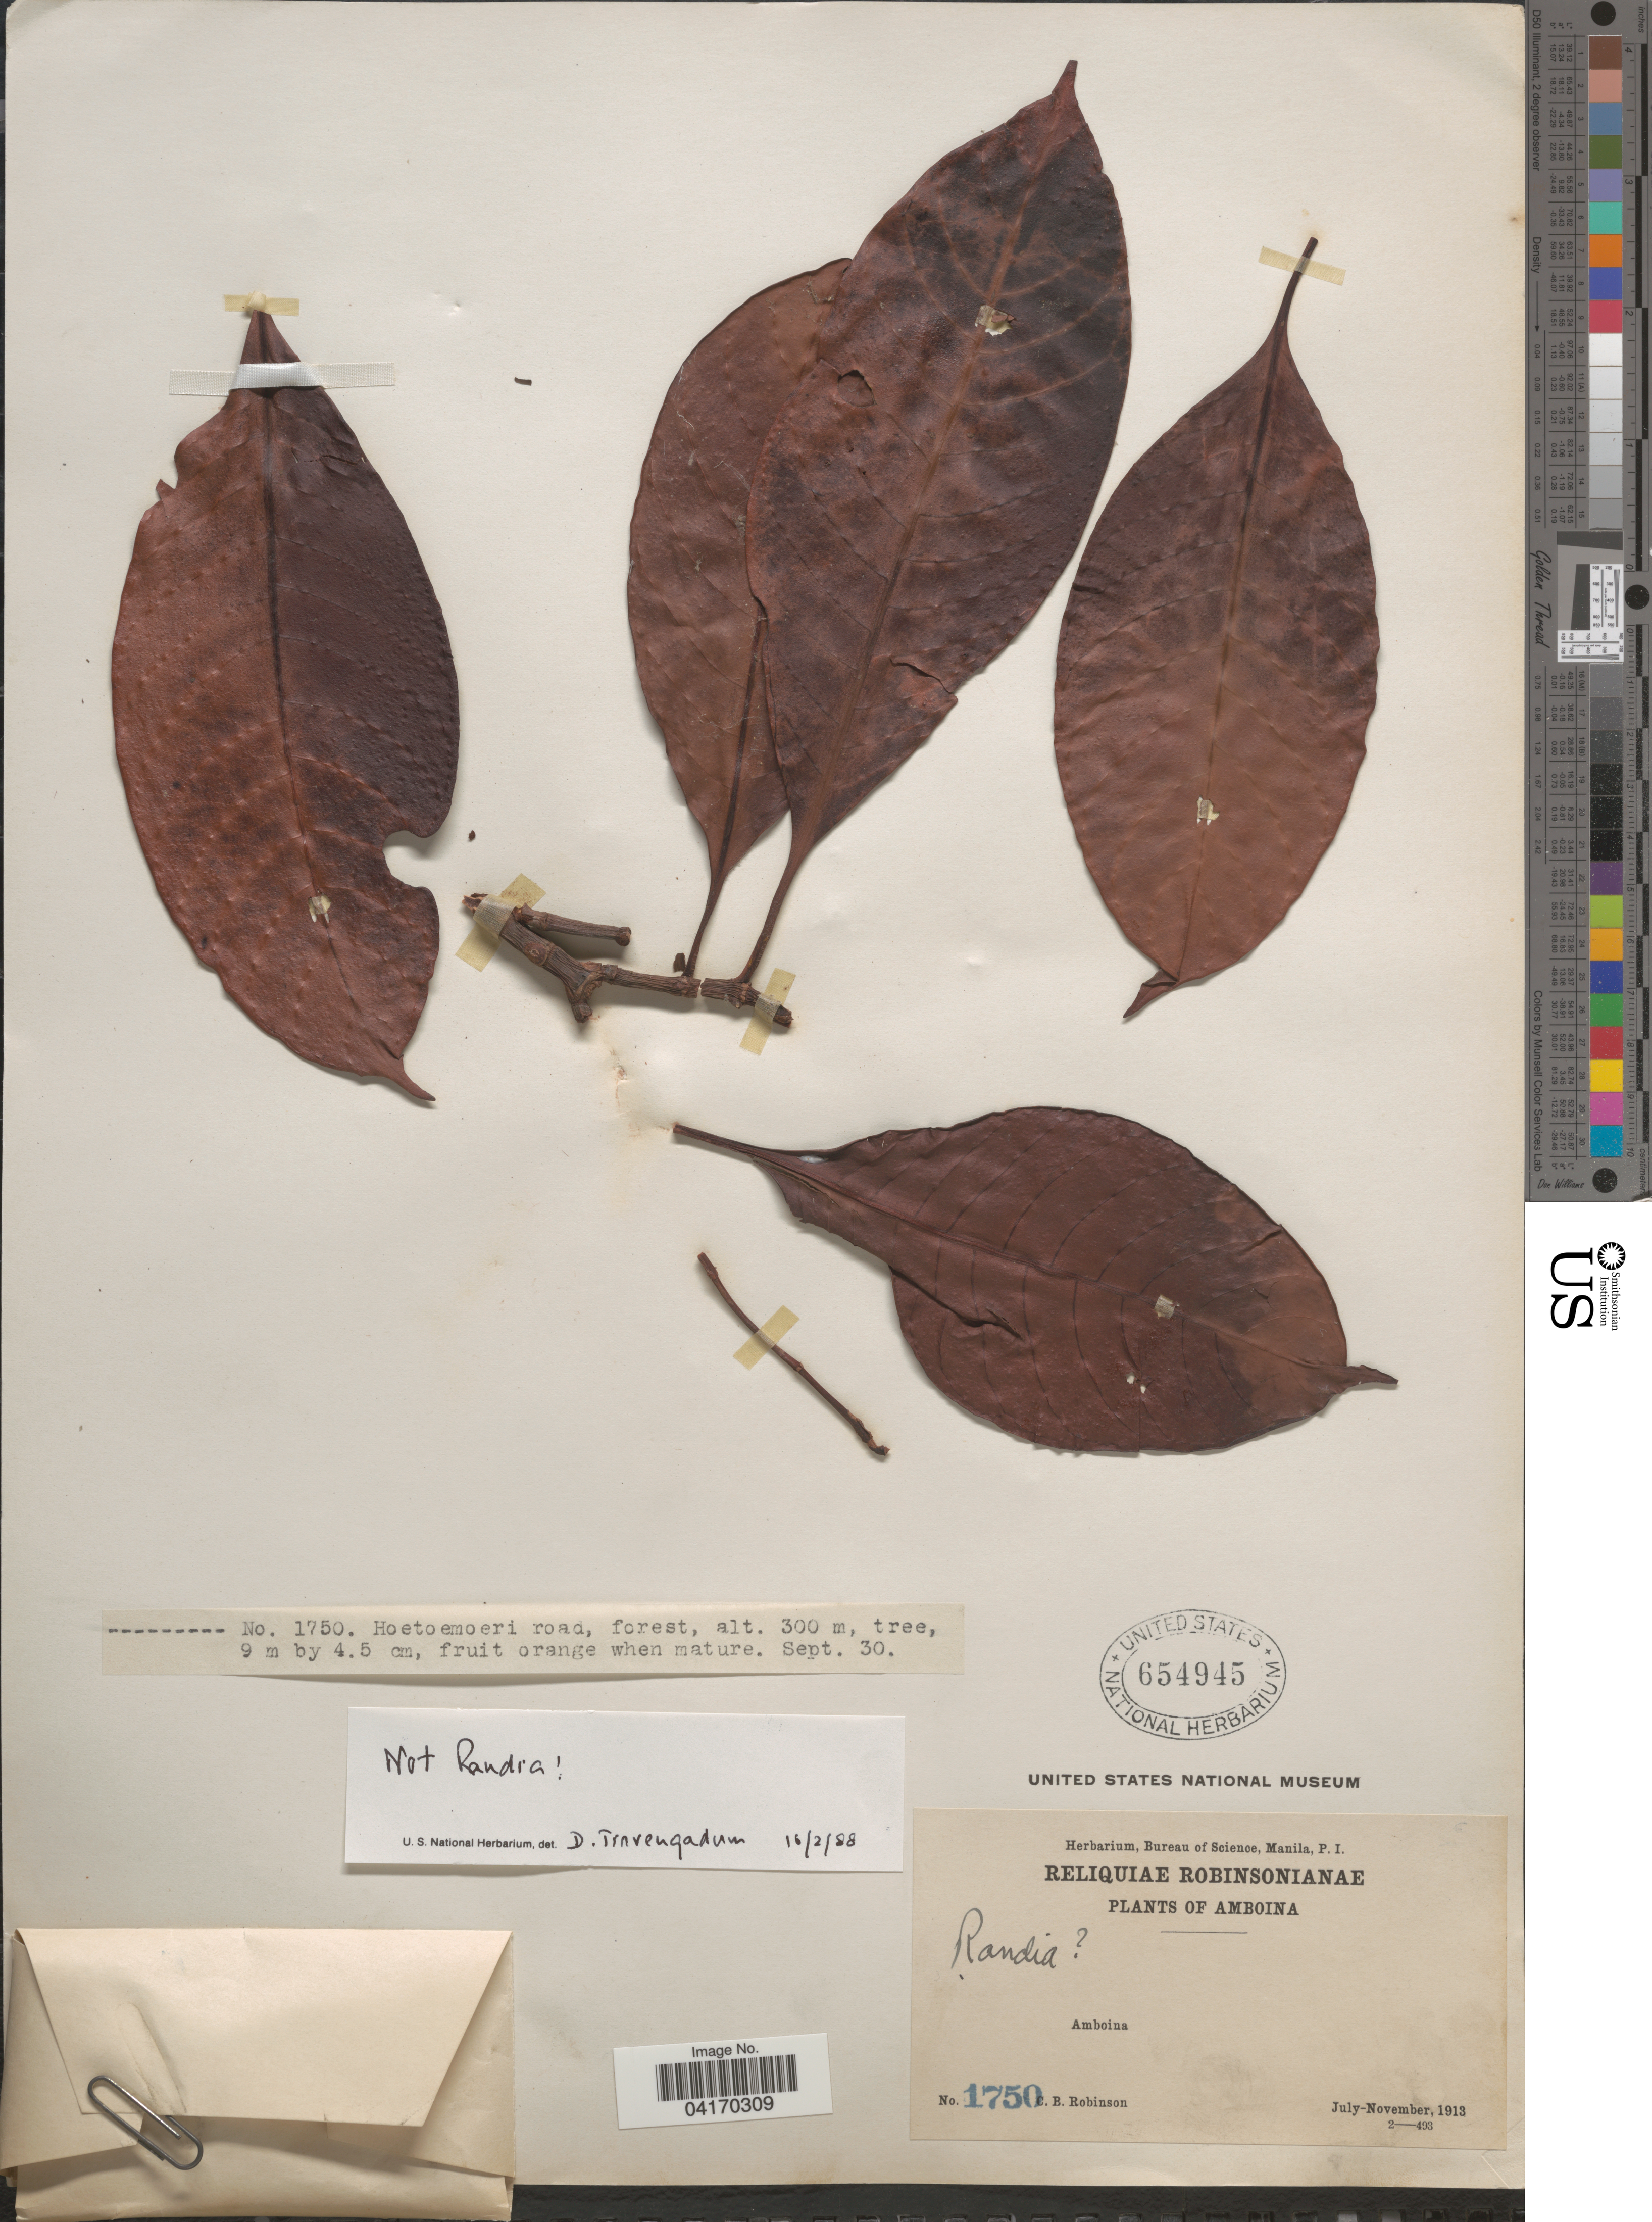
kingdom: Plantae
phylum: Tracheophyta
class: Magnoliopsida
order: Gentianales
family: Rubiaceae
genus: Randia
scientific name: Randia sp.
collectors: C. Robinson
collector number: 1750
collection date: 1913-09-30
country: Indonesia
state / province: Maluku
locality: Amboina. Hoetomoeri road, forest.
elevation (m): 300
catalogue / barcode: US 654945